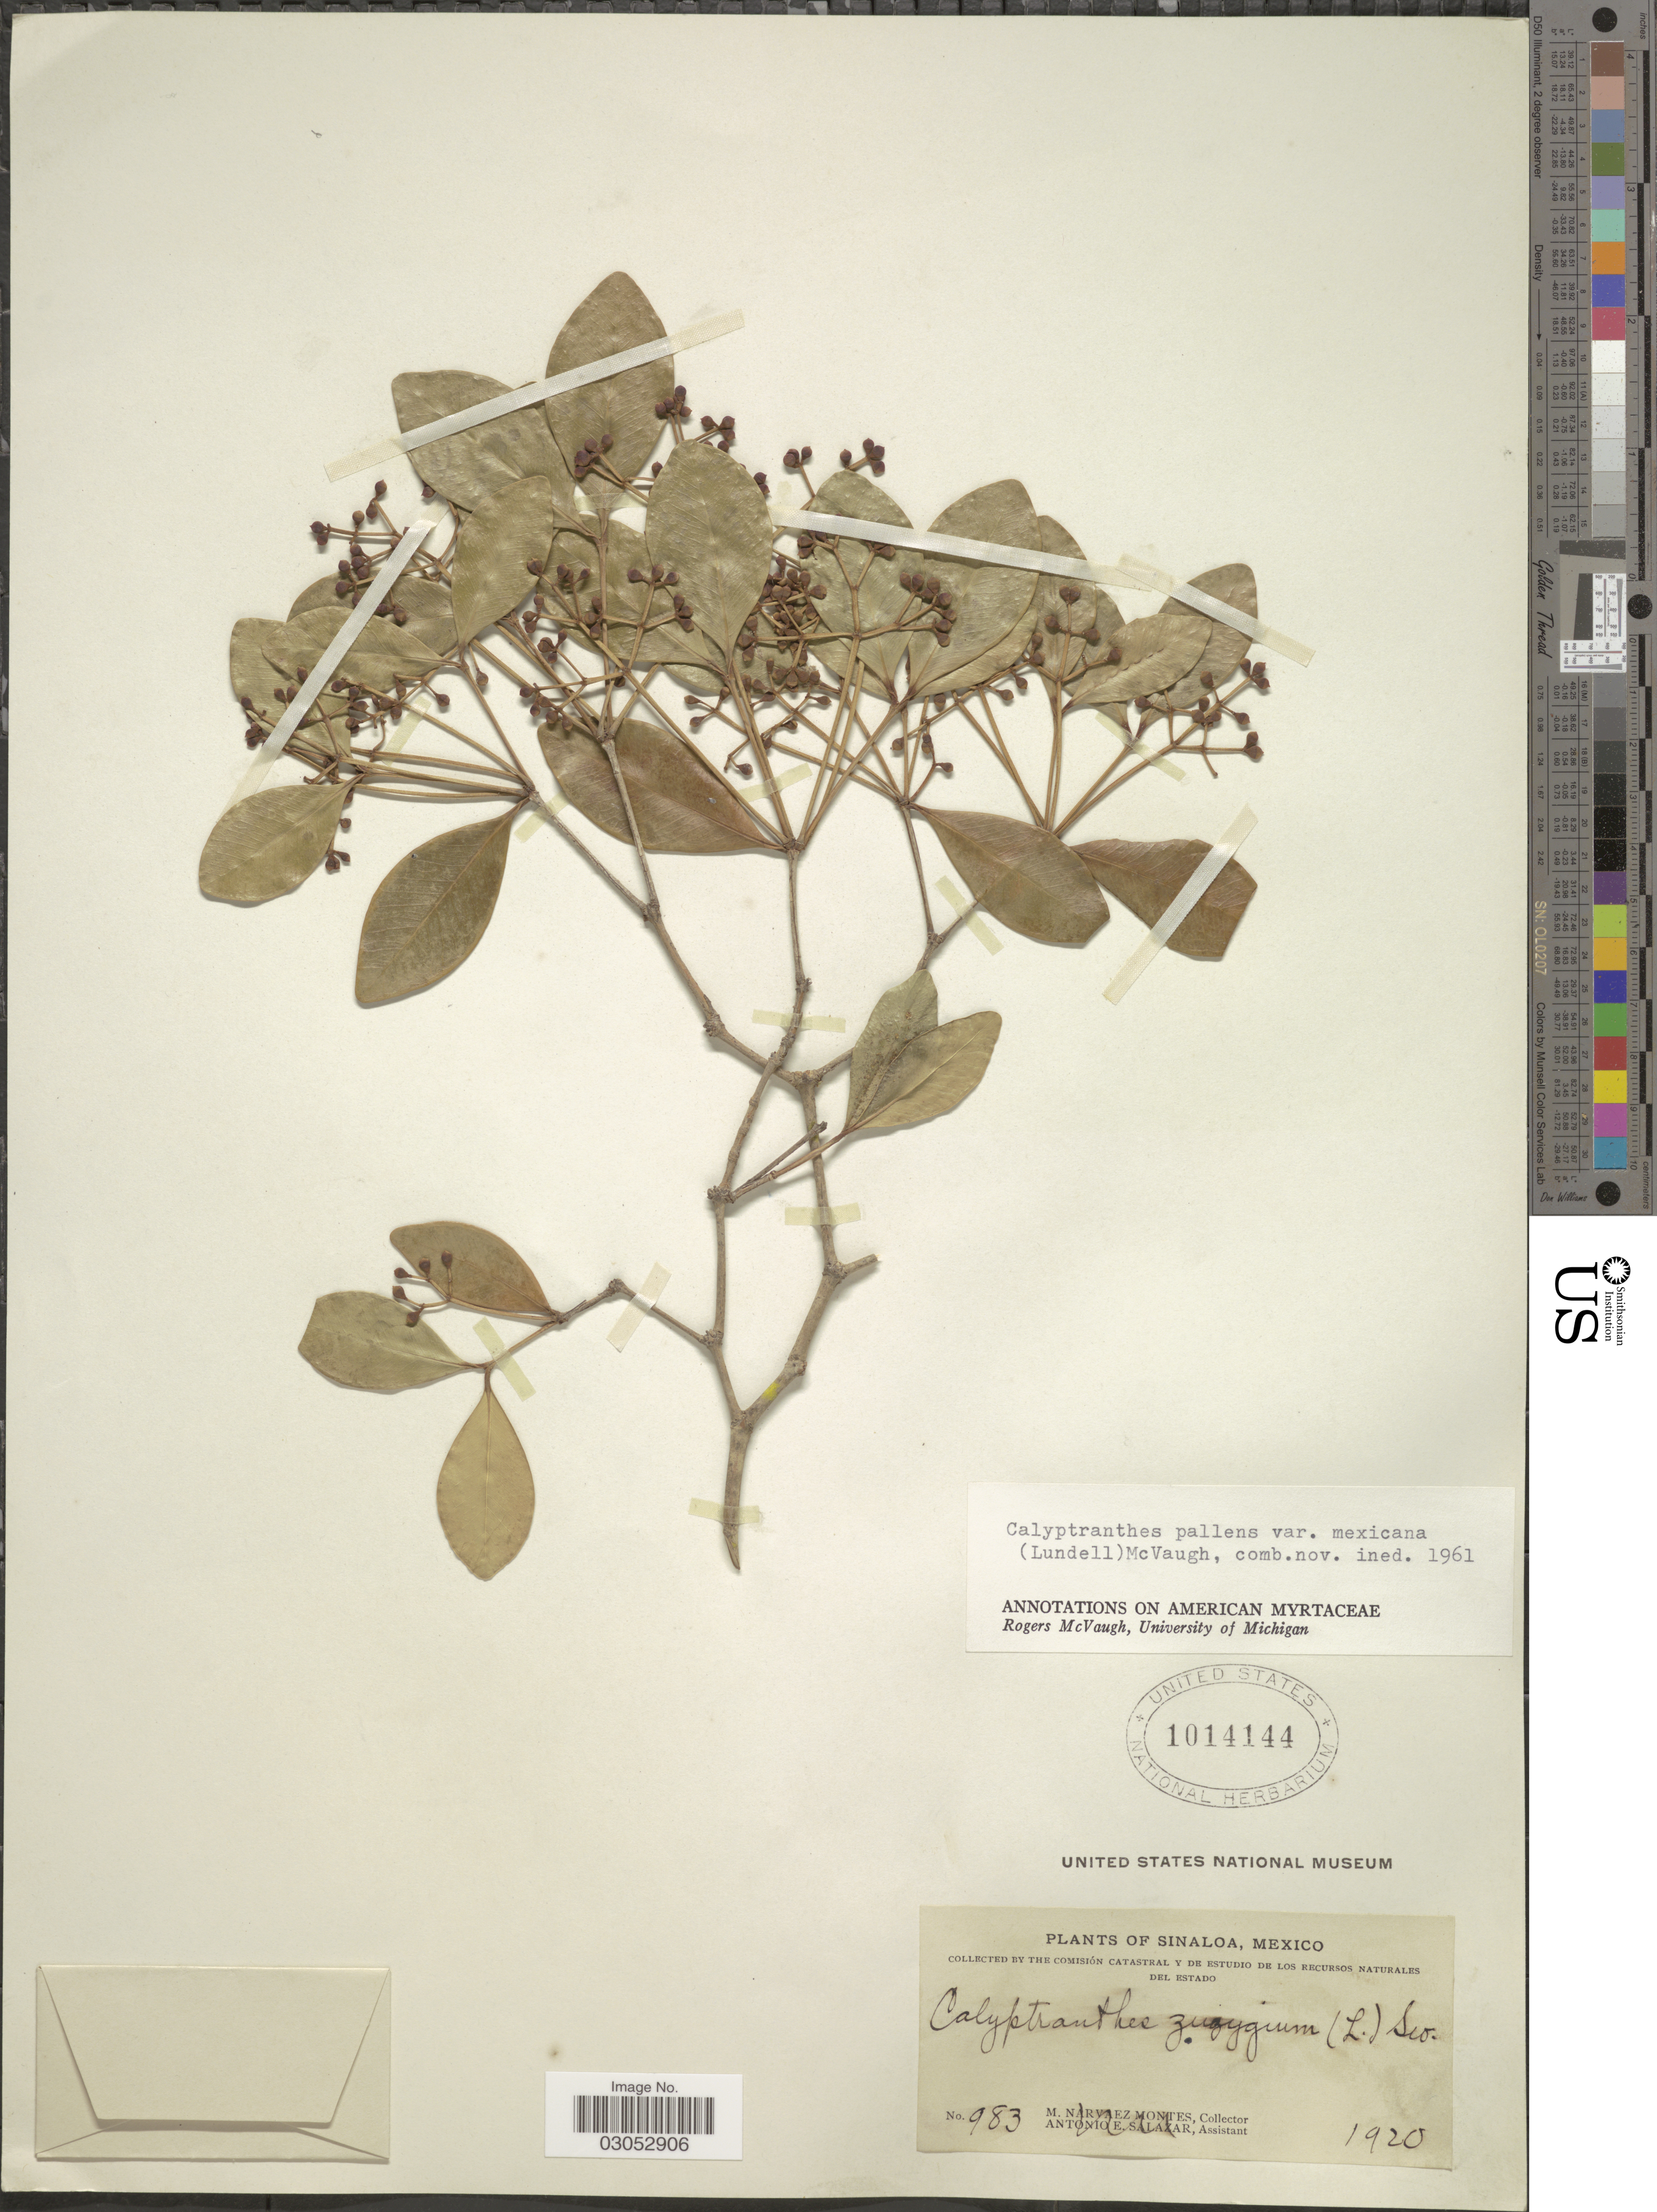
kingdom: Plantae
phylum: Tracheophyta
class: Magnoliopsida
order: Myrtales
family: Myrtaceae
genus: Myrcia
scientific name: Myrcia neopallens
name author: A.R. Lourenço & E. Lucas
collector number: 983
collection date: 1920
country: Mexico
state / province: Sinaloa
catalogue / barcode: US 1014144